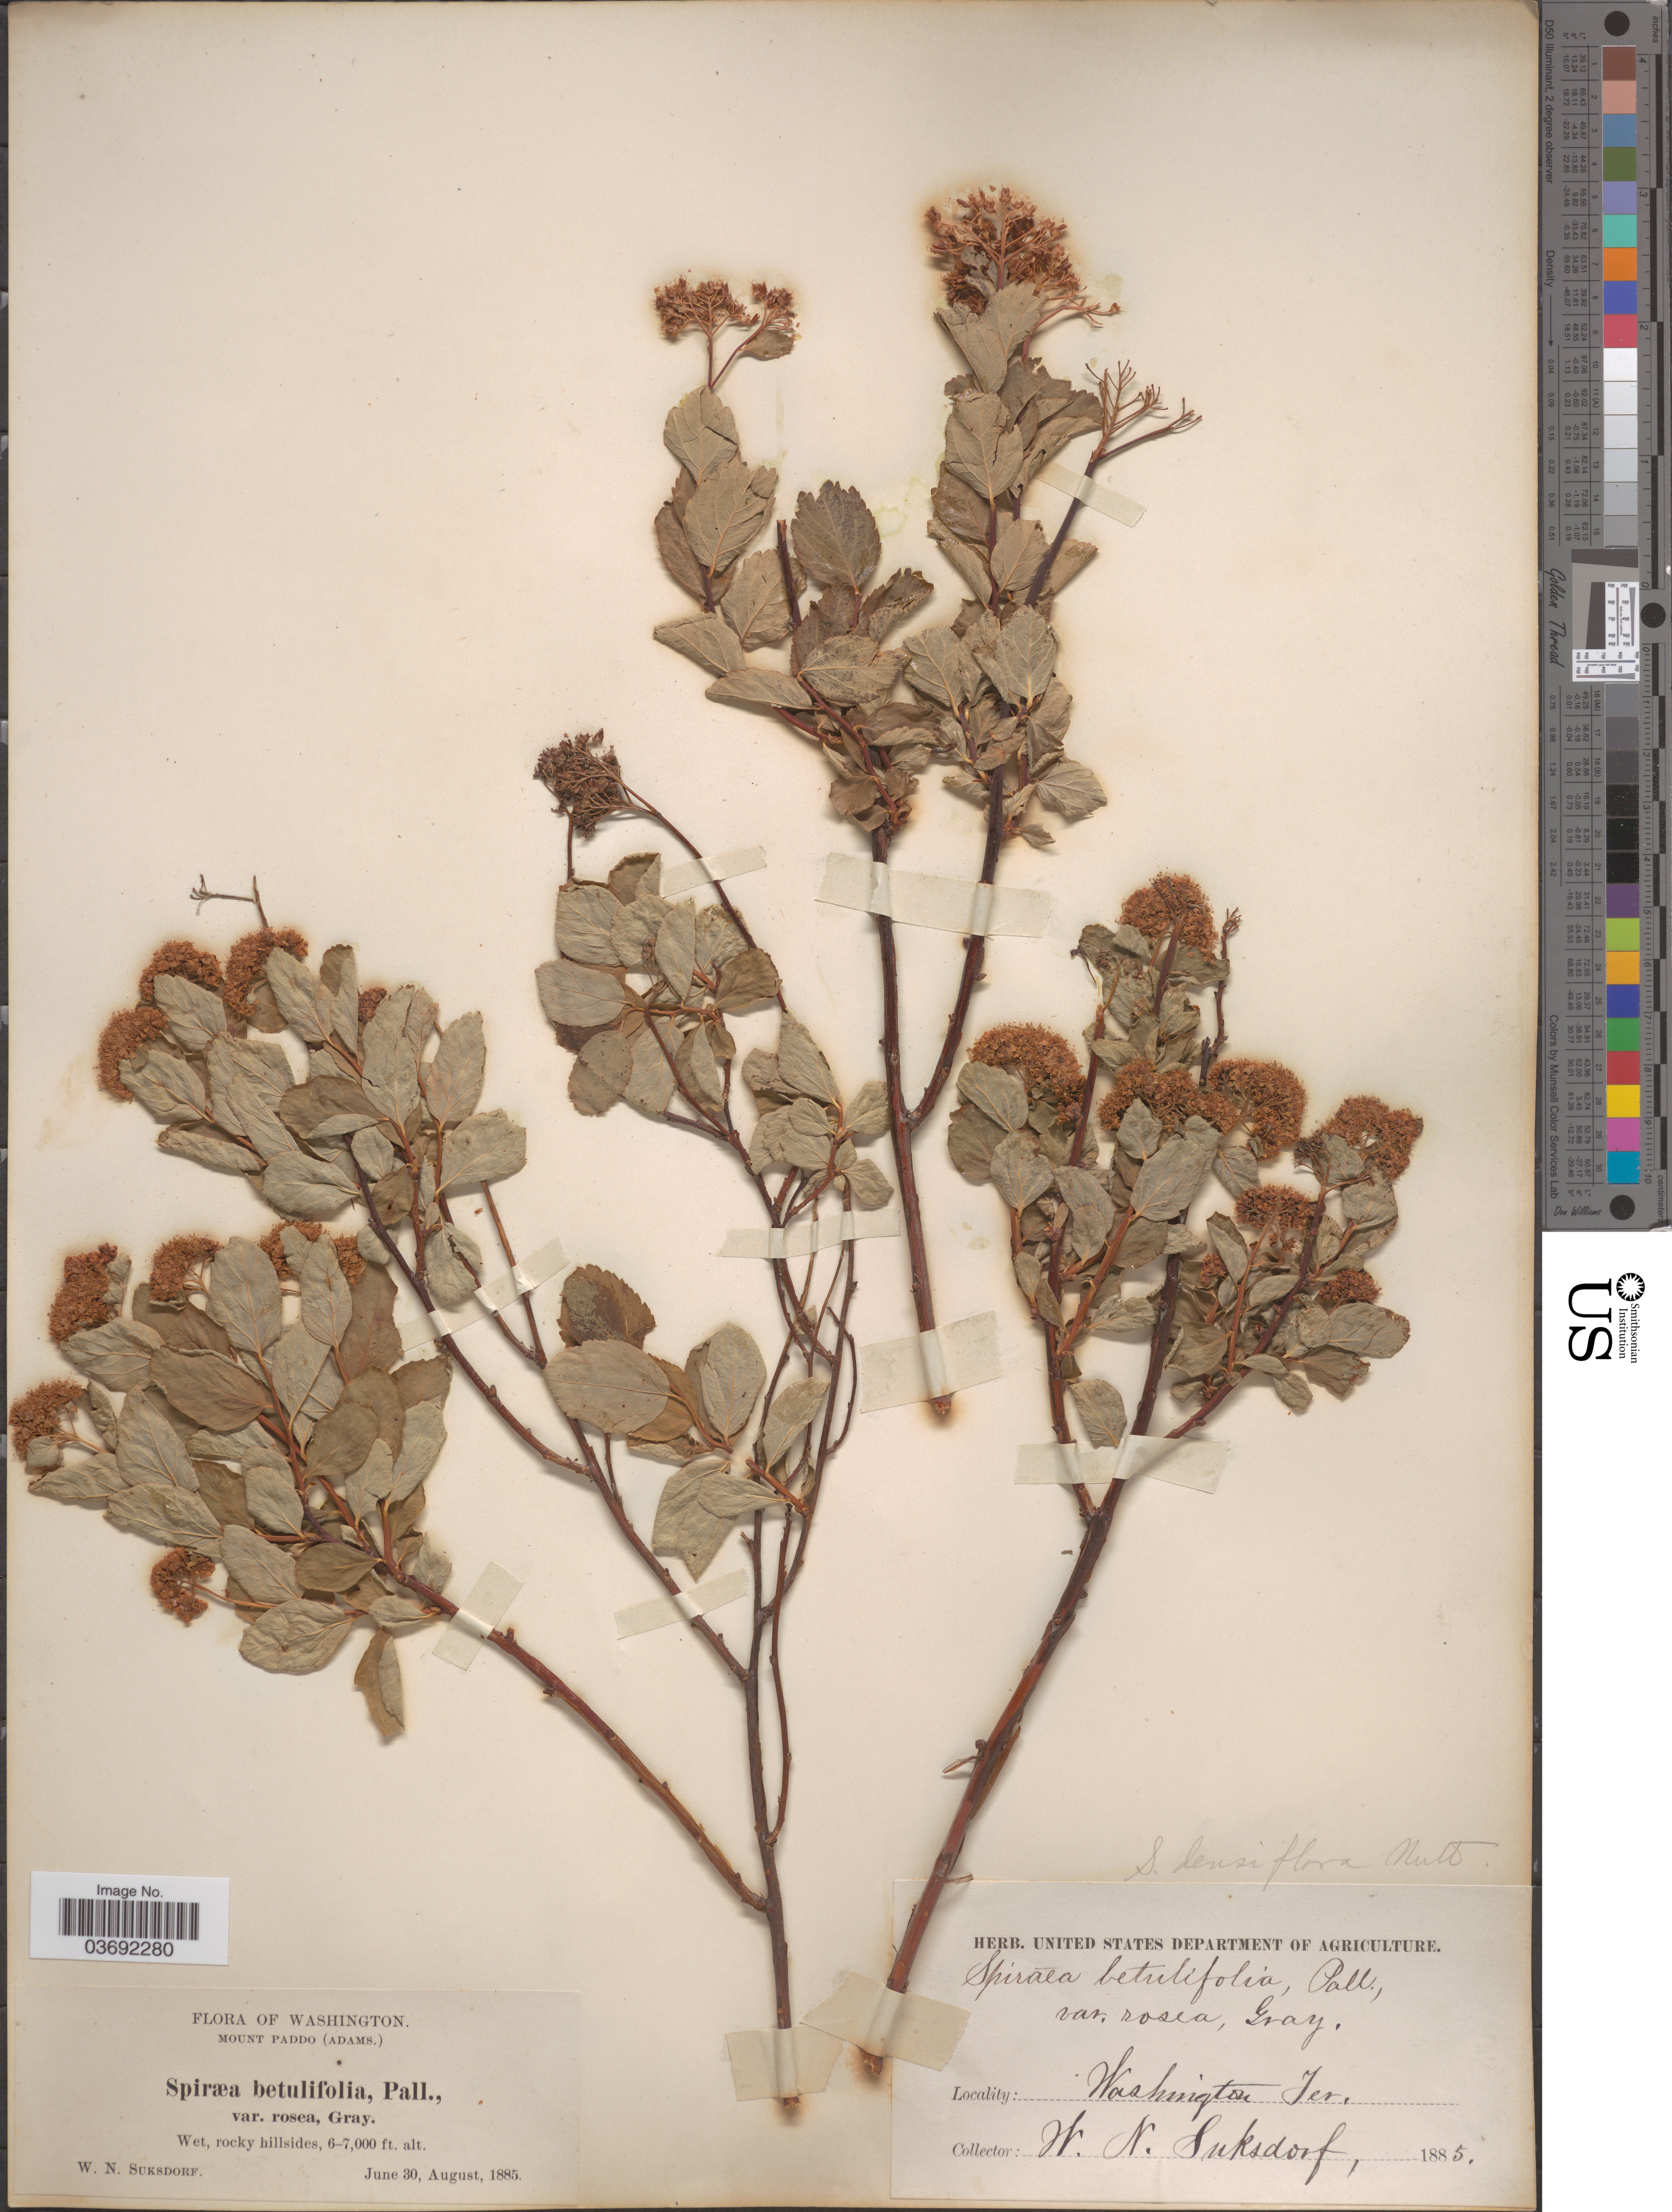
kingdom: Plantae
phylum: Tracheophyta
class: Magnoliopsida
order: Rosales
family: Rosaceae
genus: Spiraea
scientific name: Spiraea densiflora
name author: Nutt. ex Greenm.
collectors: W. N. Suksdorf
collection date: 1885-06-30/1885-08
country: United States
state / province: Washington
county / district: Skamania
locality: Mount Paddo (Adams.). Washington Terr.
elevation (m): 1829